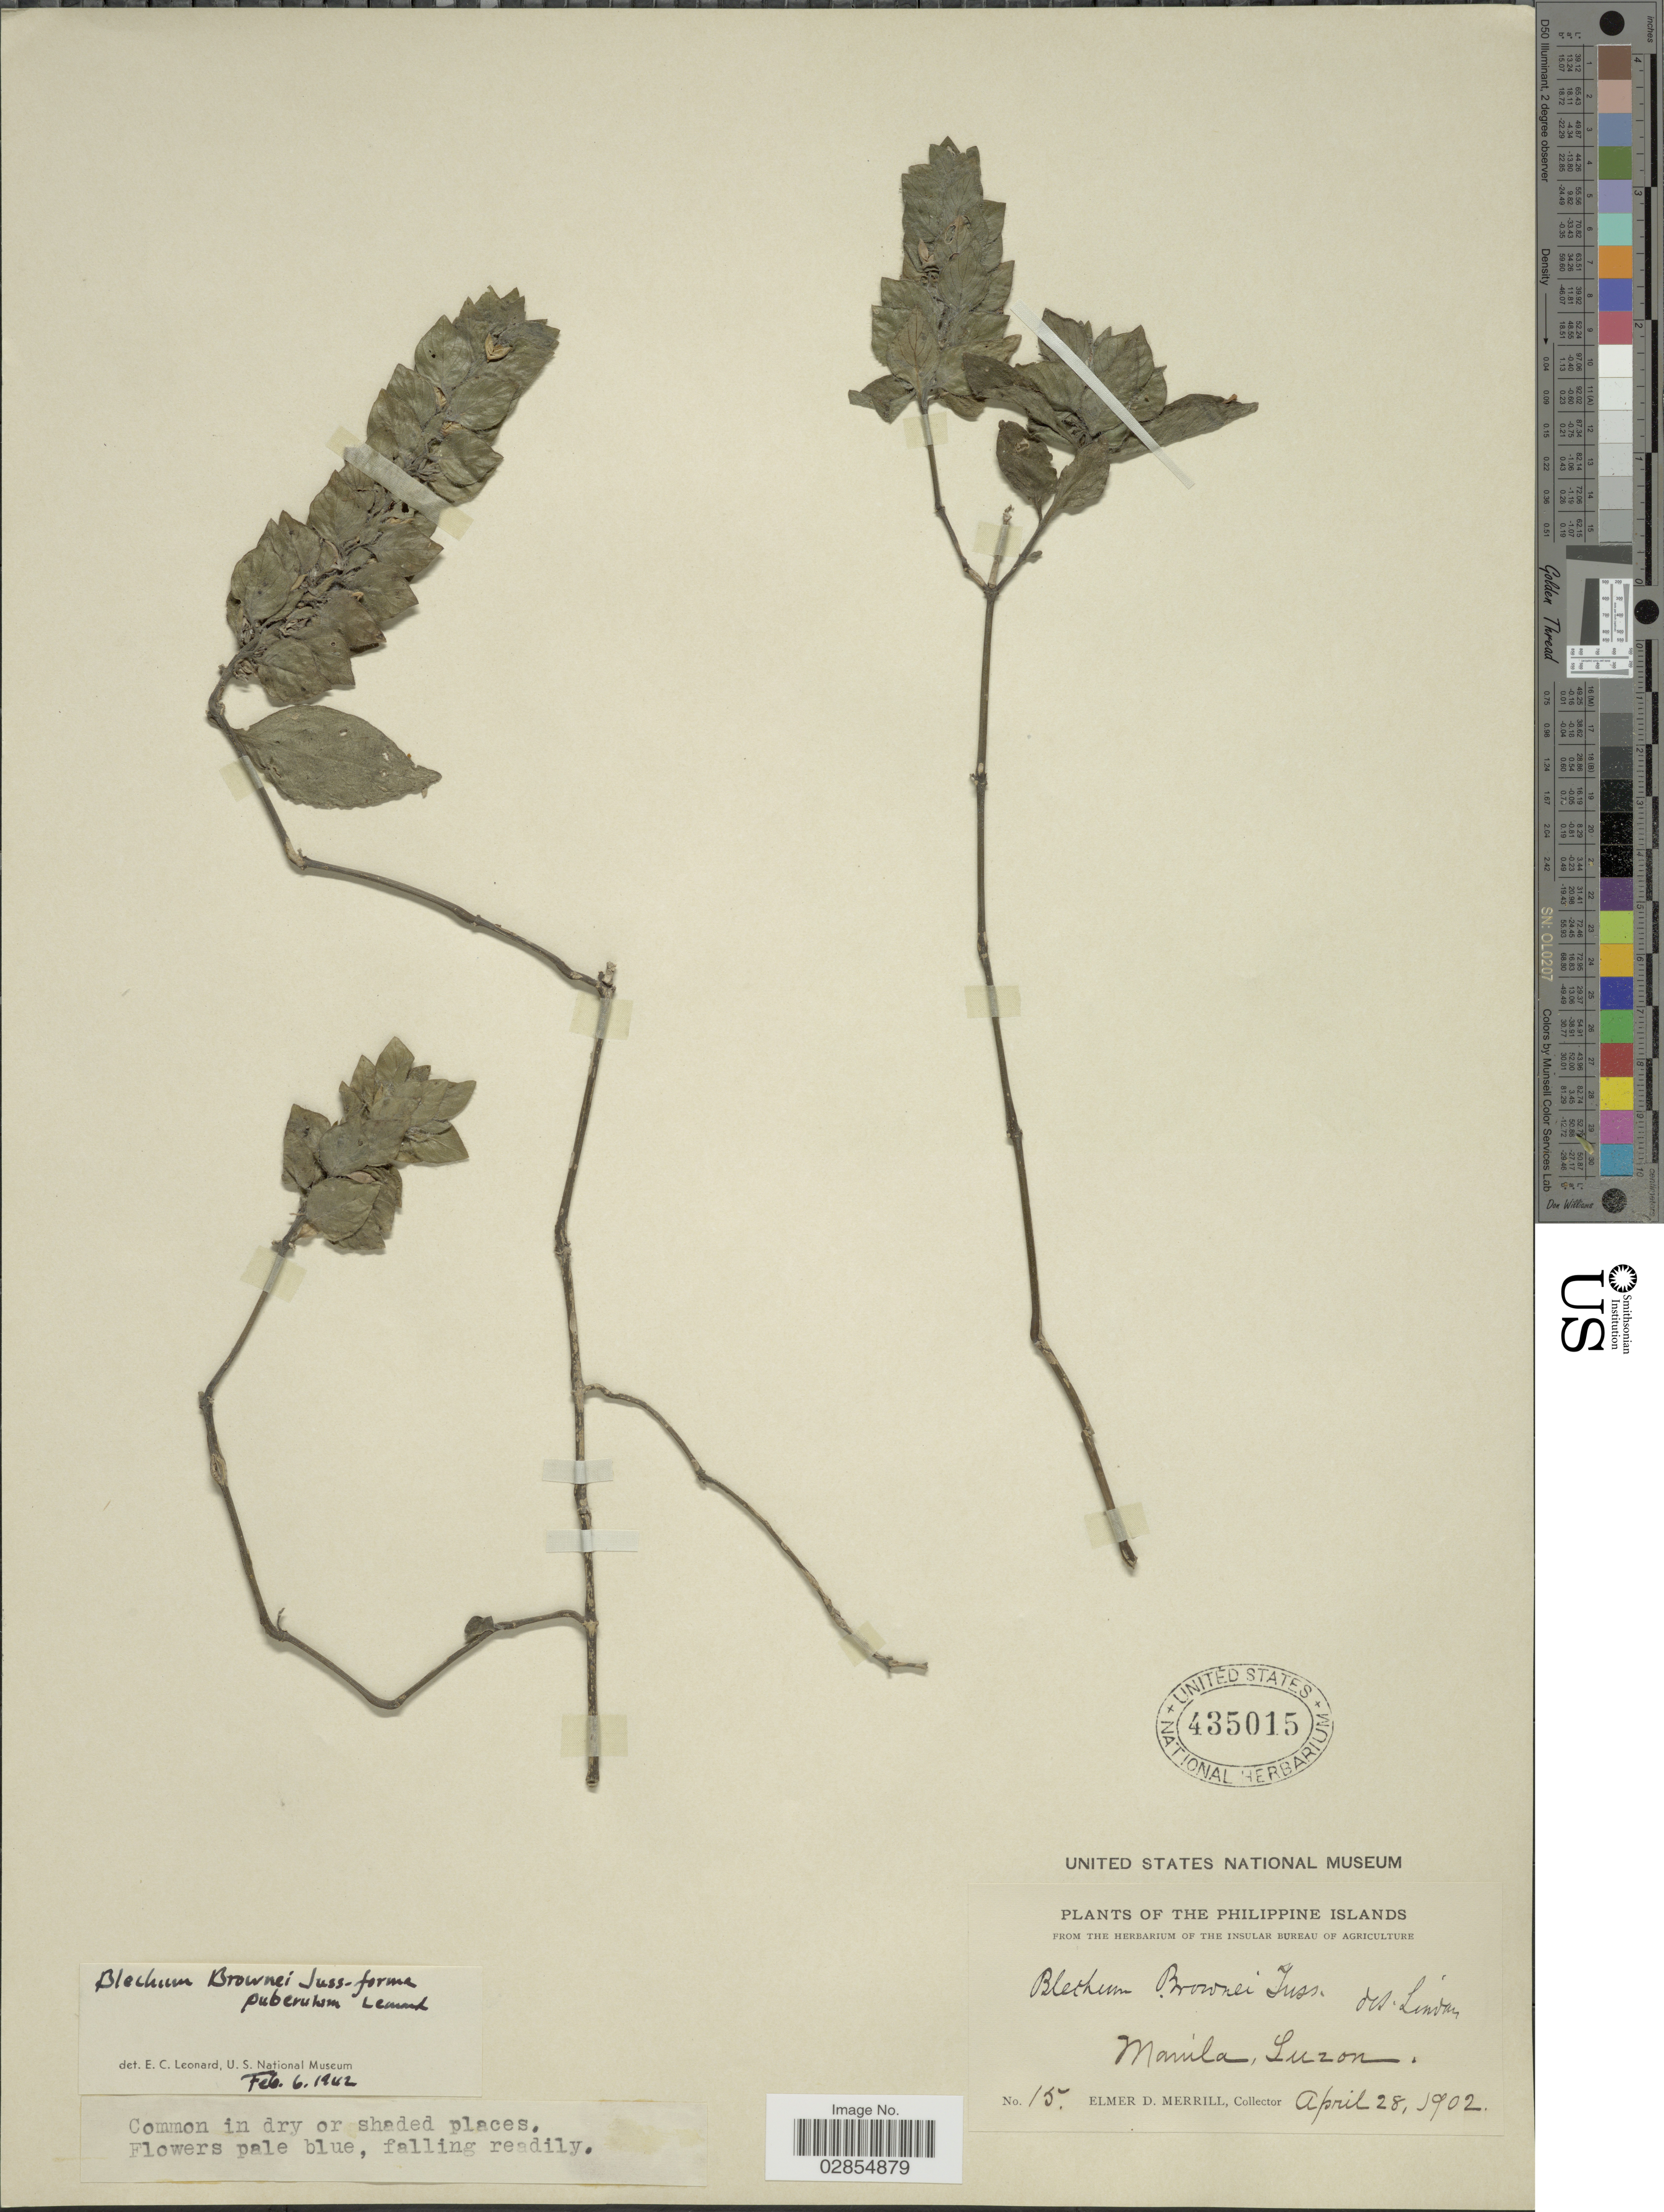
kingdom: Plantae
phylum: Tracheophyta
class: Magnoliopsida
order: Lamiales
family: Acanthaceae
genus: Blechum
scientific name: Blechum pyramidatum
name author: (Lam.) Urb.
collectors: E. D. Merrill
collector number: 15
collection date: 1902-04-28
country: Philippines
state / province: National Capital Region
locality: Philippine Islands. Manila, Luzon.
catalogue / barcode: US 435015